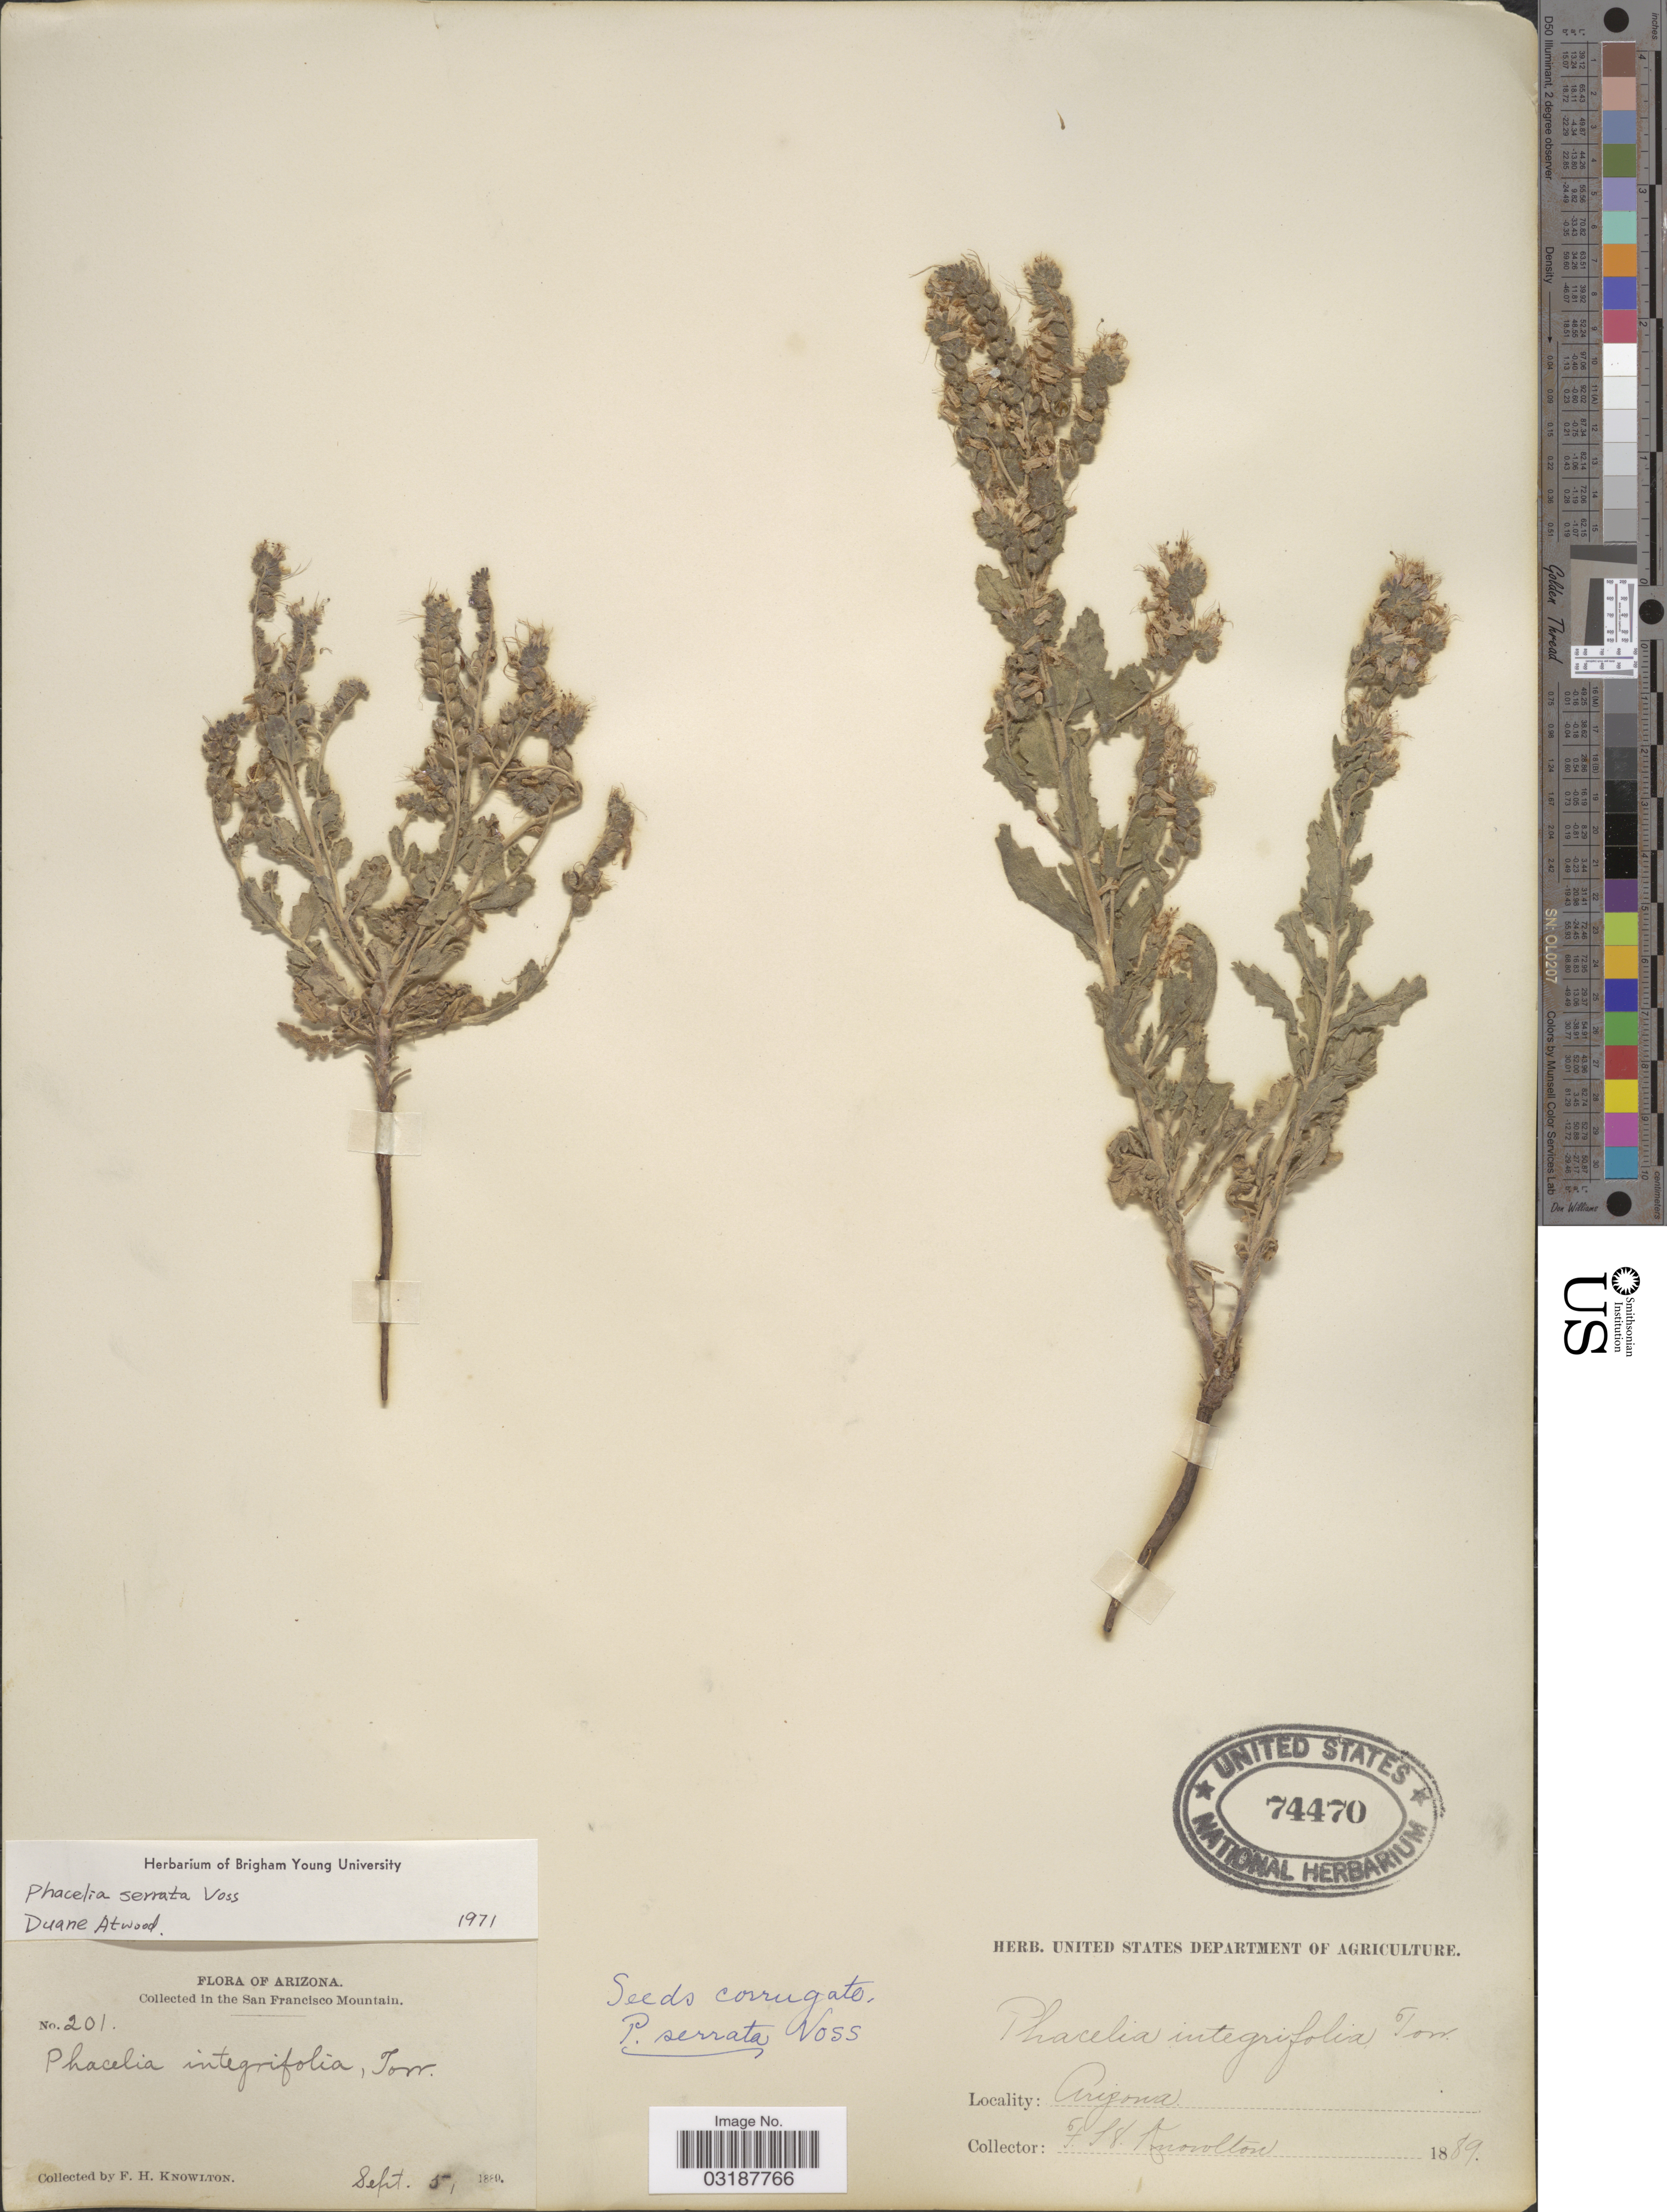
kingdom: Plantae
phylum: Tracheophyta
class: Magnoliopsida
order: Boraginales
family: Hydrophyllaceae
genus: Phacelia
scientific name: Phacelia serrata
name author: J.W. Voss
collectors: F. H. Knowlton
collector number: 201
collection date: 1889-09-05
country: United States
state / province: Arizona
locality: In the San Francisco Mountain.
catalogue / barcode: US 74470